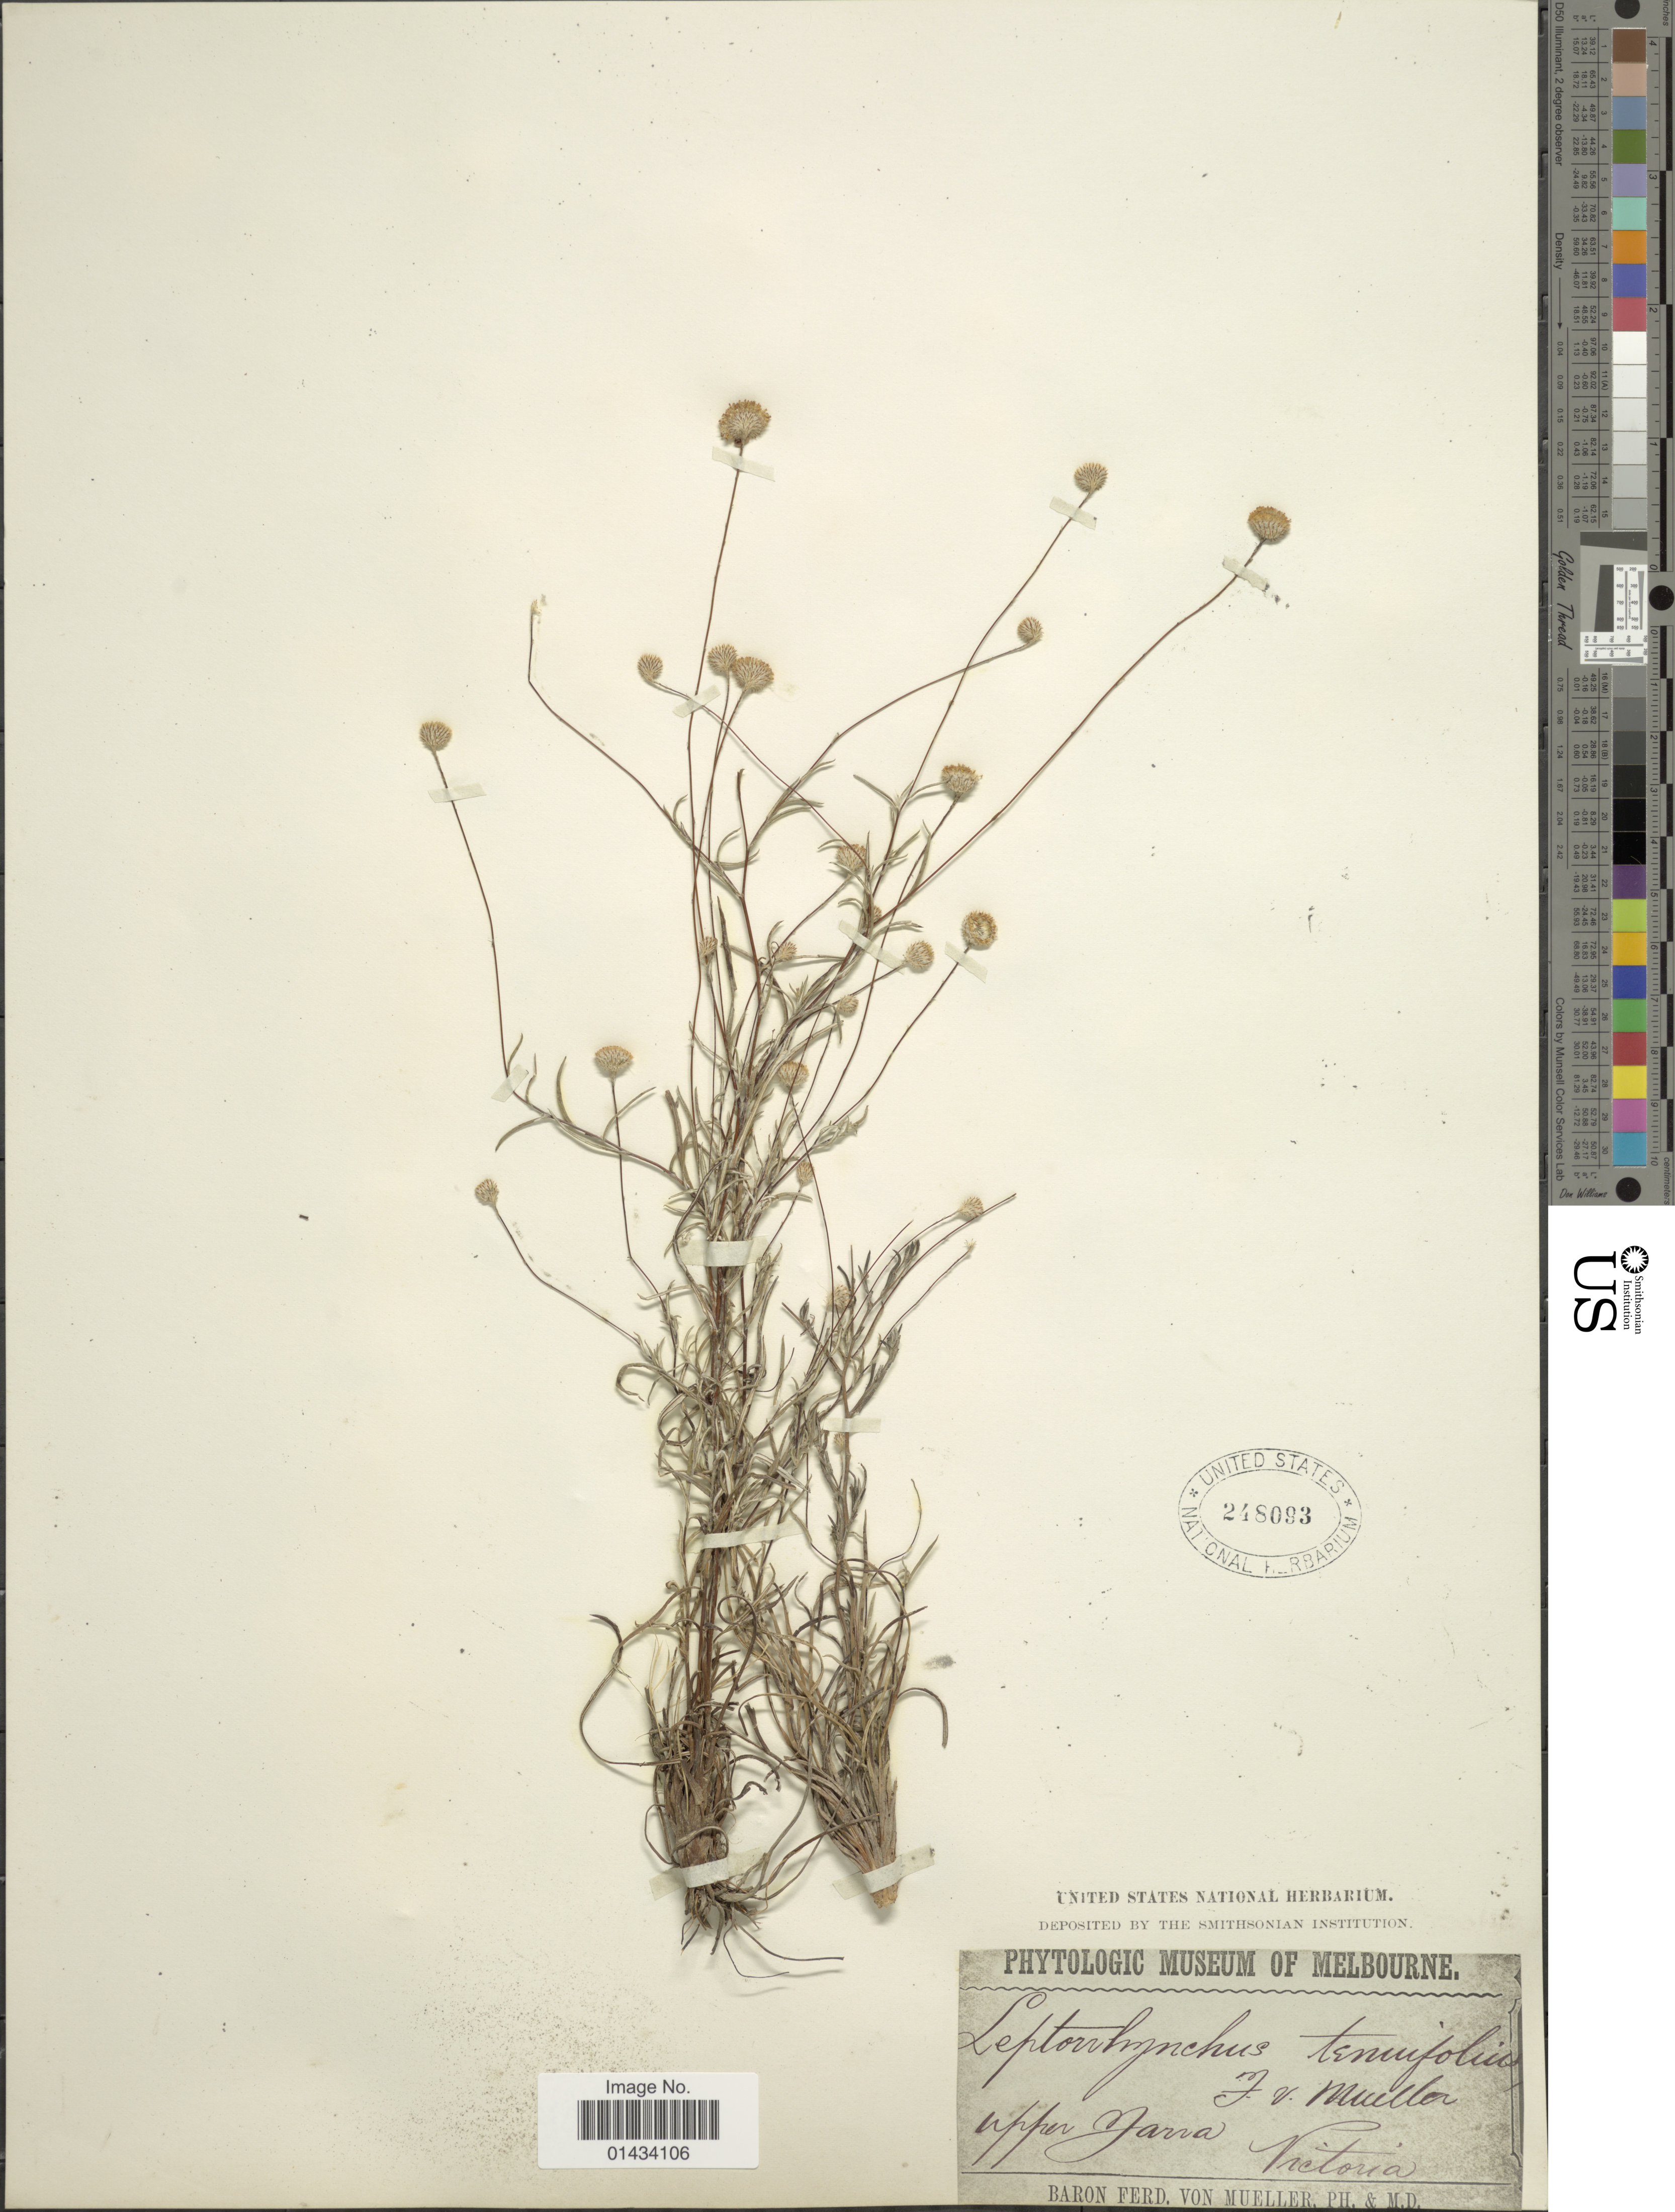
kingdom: Plantae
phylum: Tracheophyta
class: Magnoliopsida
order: Asterales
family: Asteraceae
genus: Leptorhynchos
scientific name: Leptorhynchos tenuifolius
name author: F. Muell.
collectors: F. von Mueller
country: Australia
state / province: Victoria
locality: Upper Narra, Victoria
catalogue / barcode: US 248093